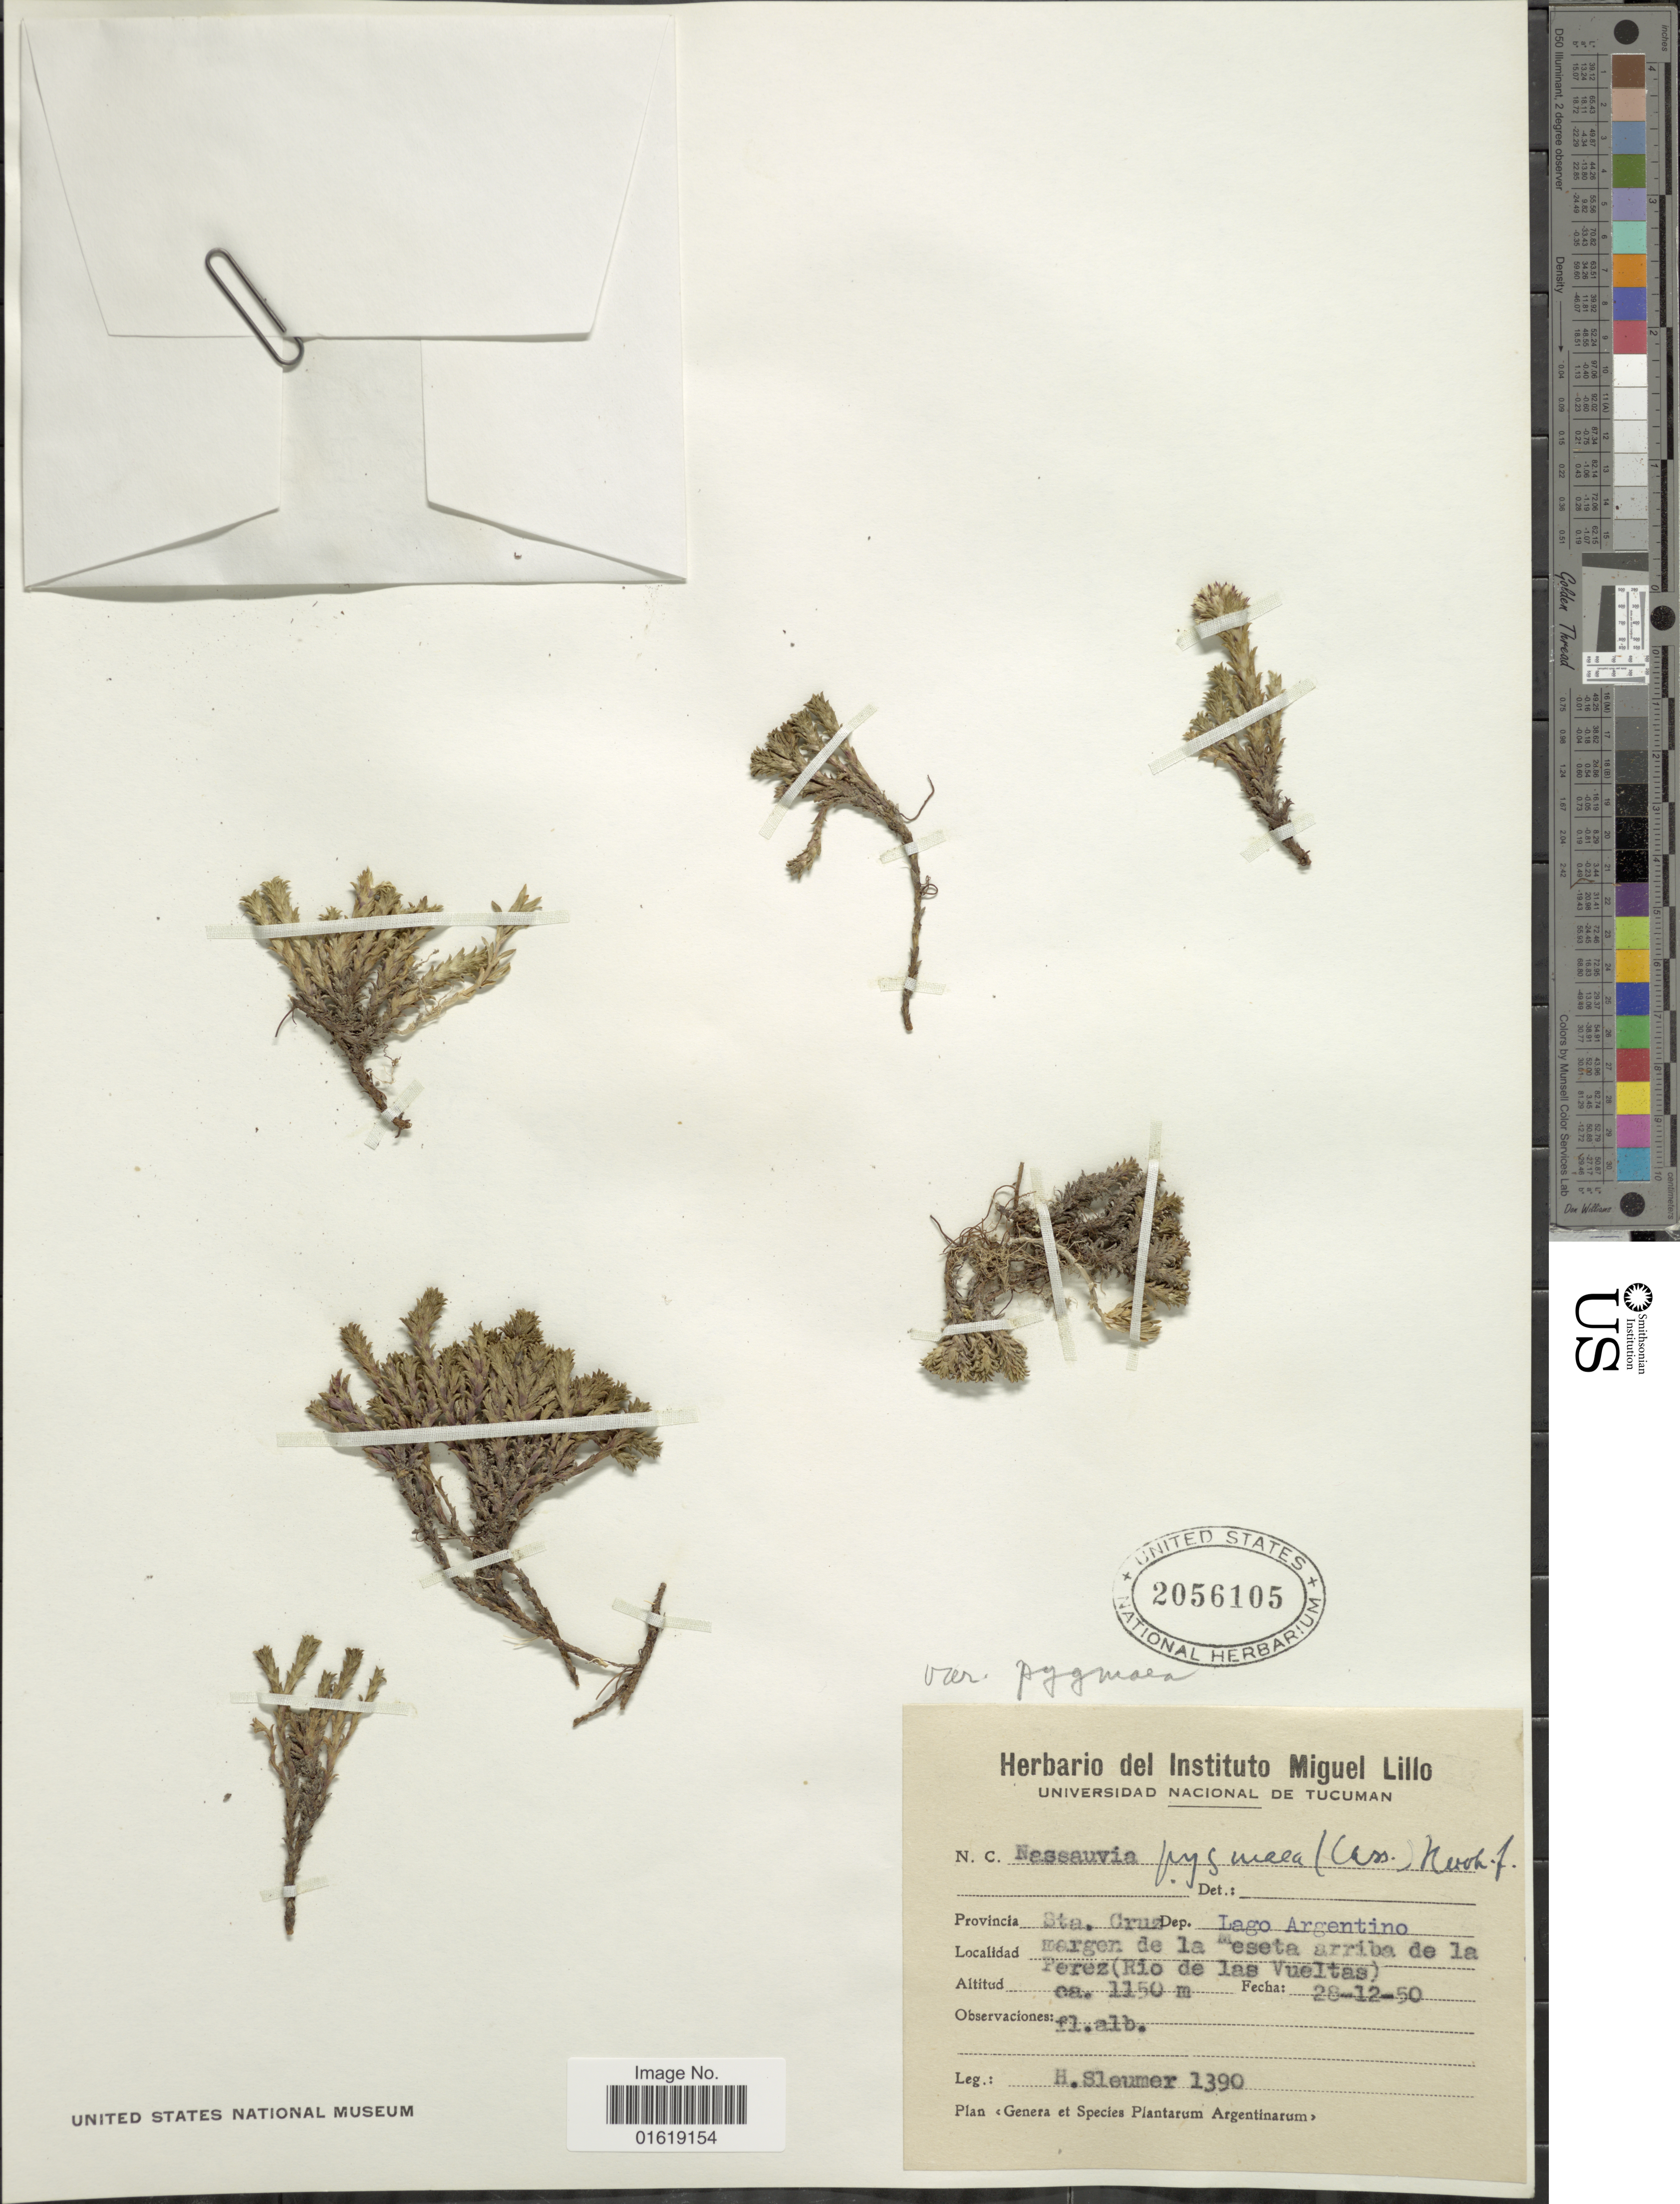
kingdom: Plantae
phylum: Tracheophyta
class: Magnoliopsida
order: Asterales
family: Asteraceae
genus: Nassauvia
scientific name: Nassauvia pygmaea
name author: (Cass.) Hook. f.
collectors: H. O. Sleumer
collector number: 1390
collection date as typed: Transcribed d/m/y: 28/12/50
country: Argentina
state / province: Santa Cruz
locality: Provincia Sta. Cruz. Dep. Lago Argentino. Margen de la Meseta arriba de la Perez (Rio de las Vueltas).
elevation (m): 1150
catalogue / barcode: US 2056105